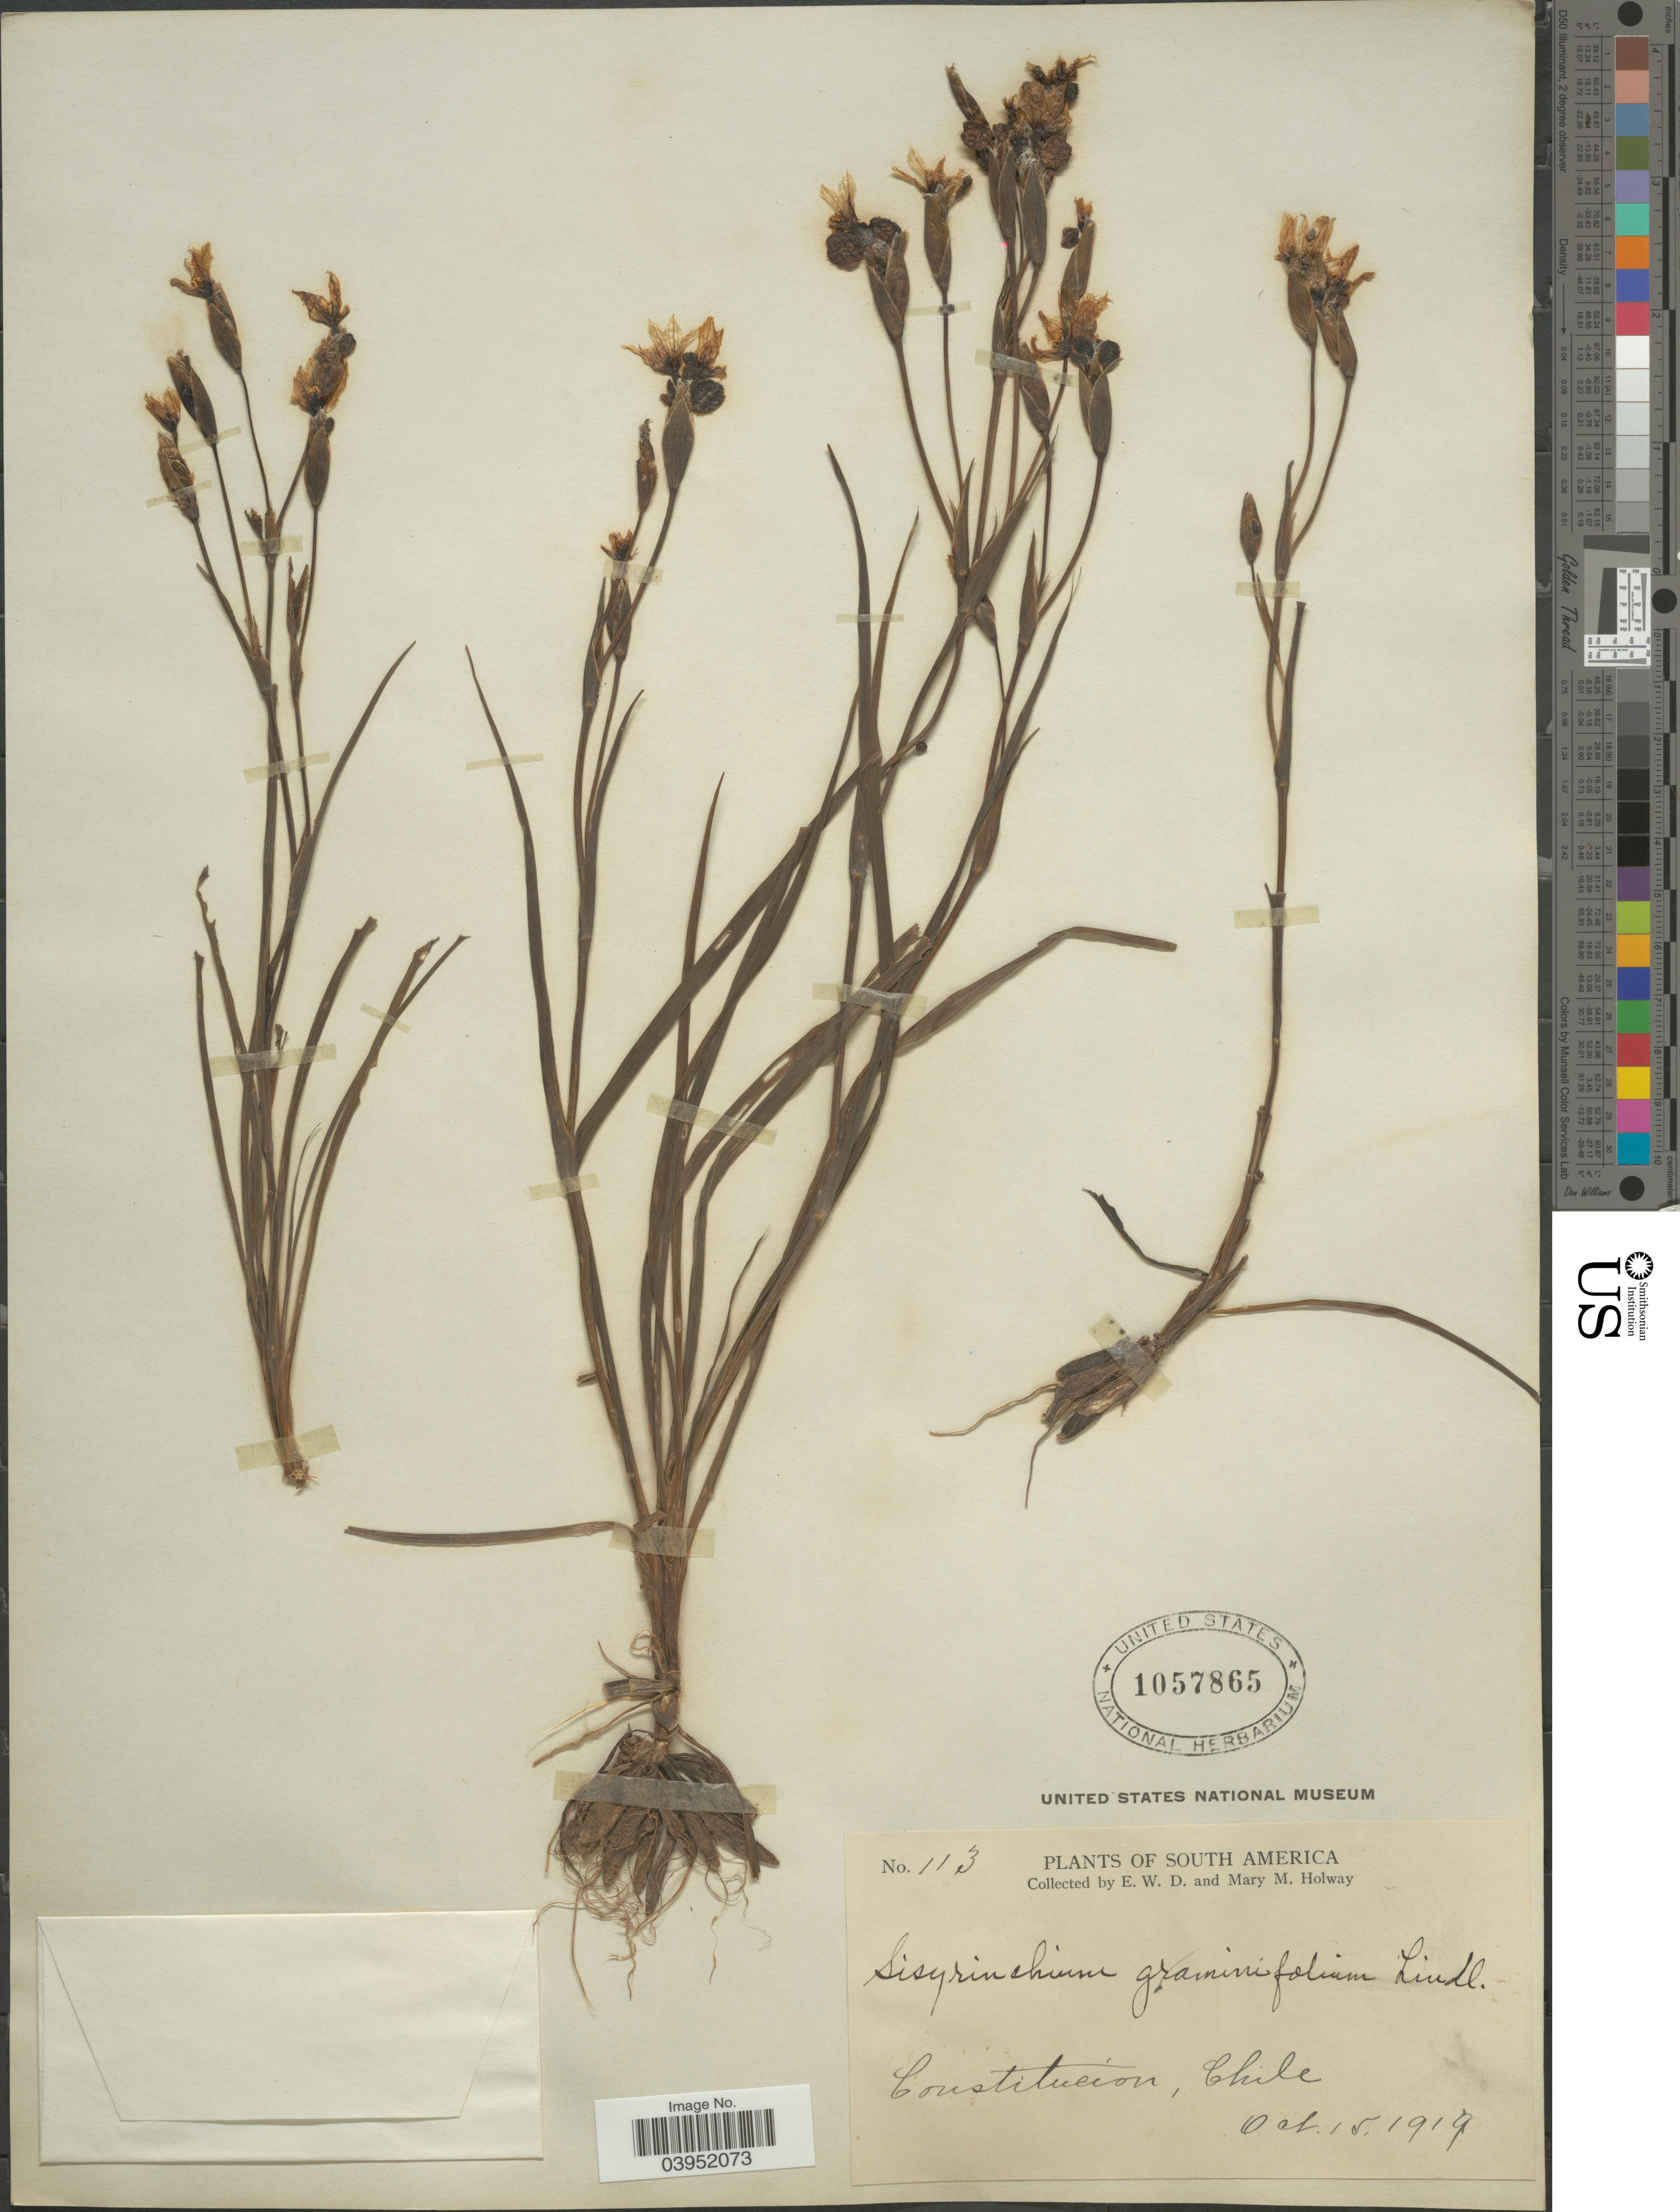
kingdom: Plantae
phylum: Tracheophyta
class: Liliopsida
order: Asparagales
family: Iridaceae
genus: Sisyrinchium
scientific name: Sisyrinchium graminifolium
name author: Lindl.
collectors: E. W. D. Holway & M. M. Holway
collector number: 113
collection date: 1919-10-15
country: Chile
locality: Constitucion.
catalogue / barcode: US 1057865